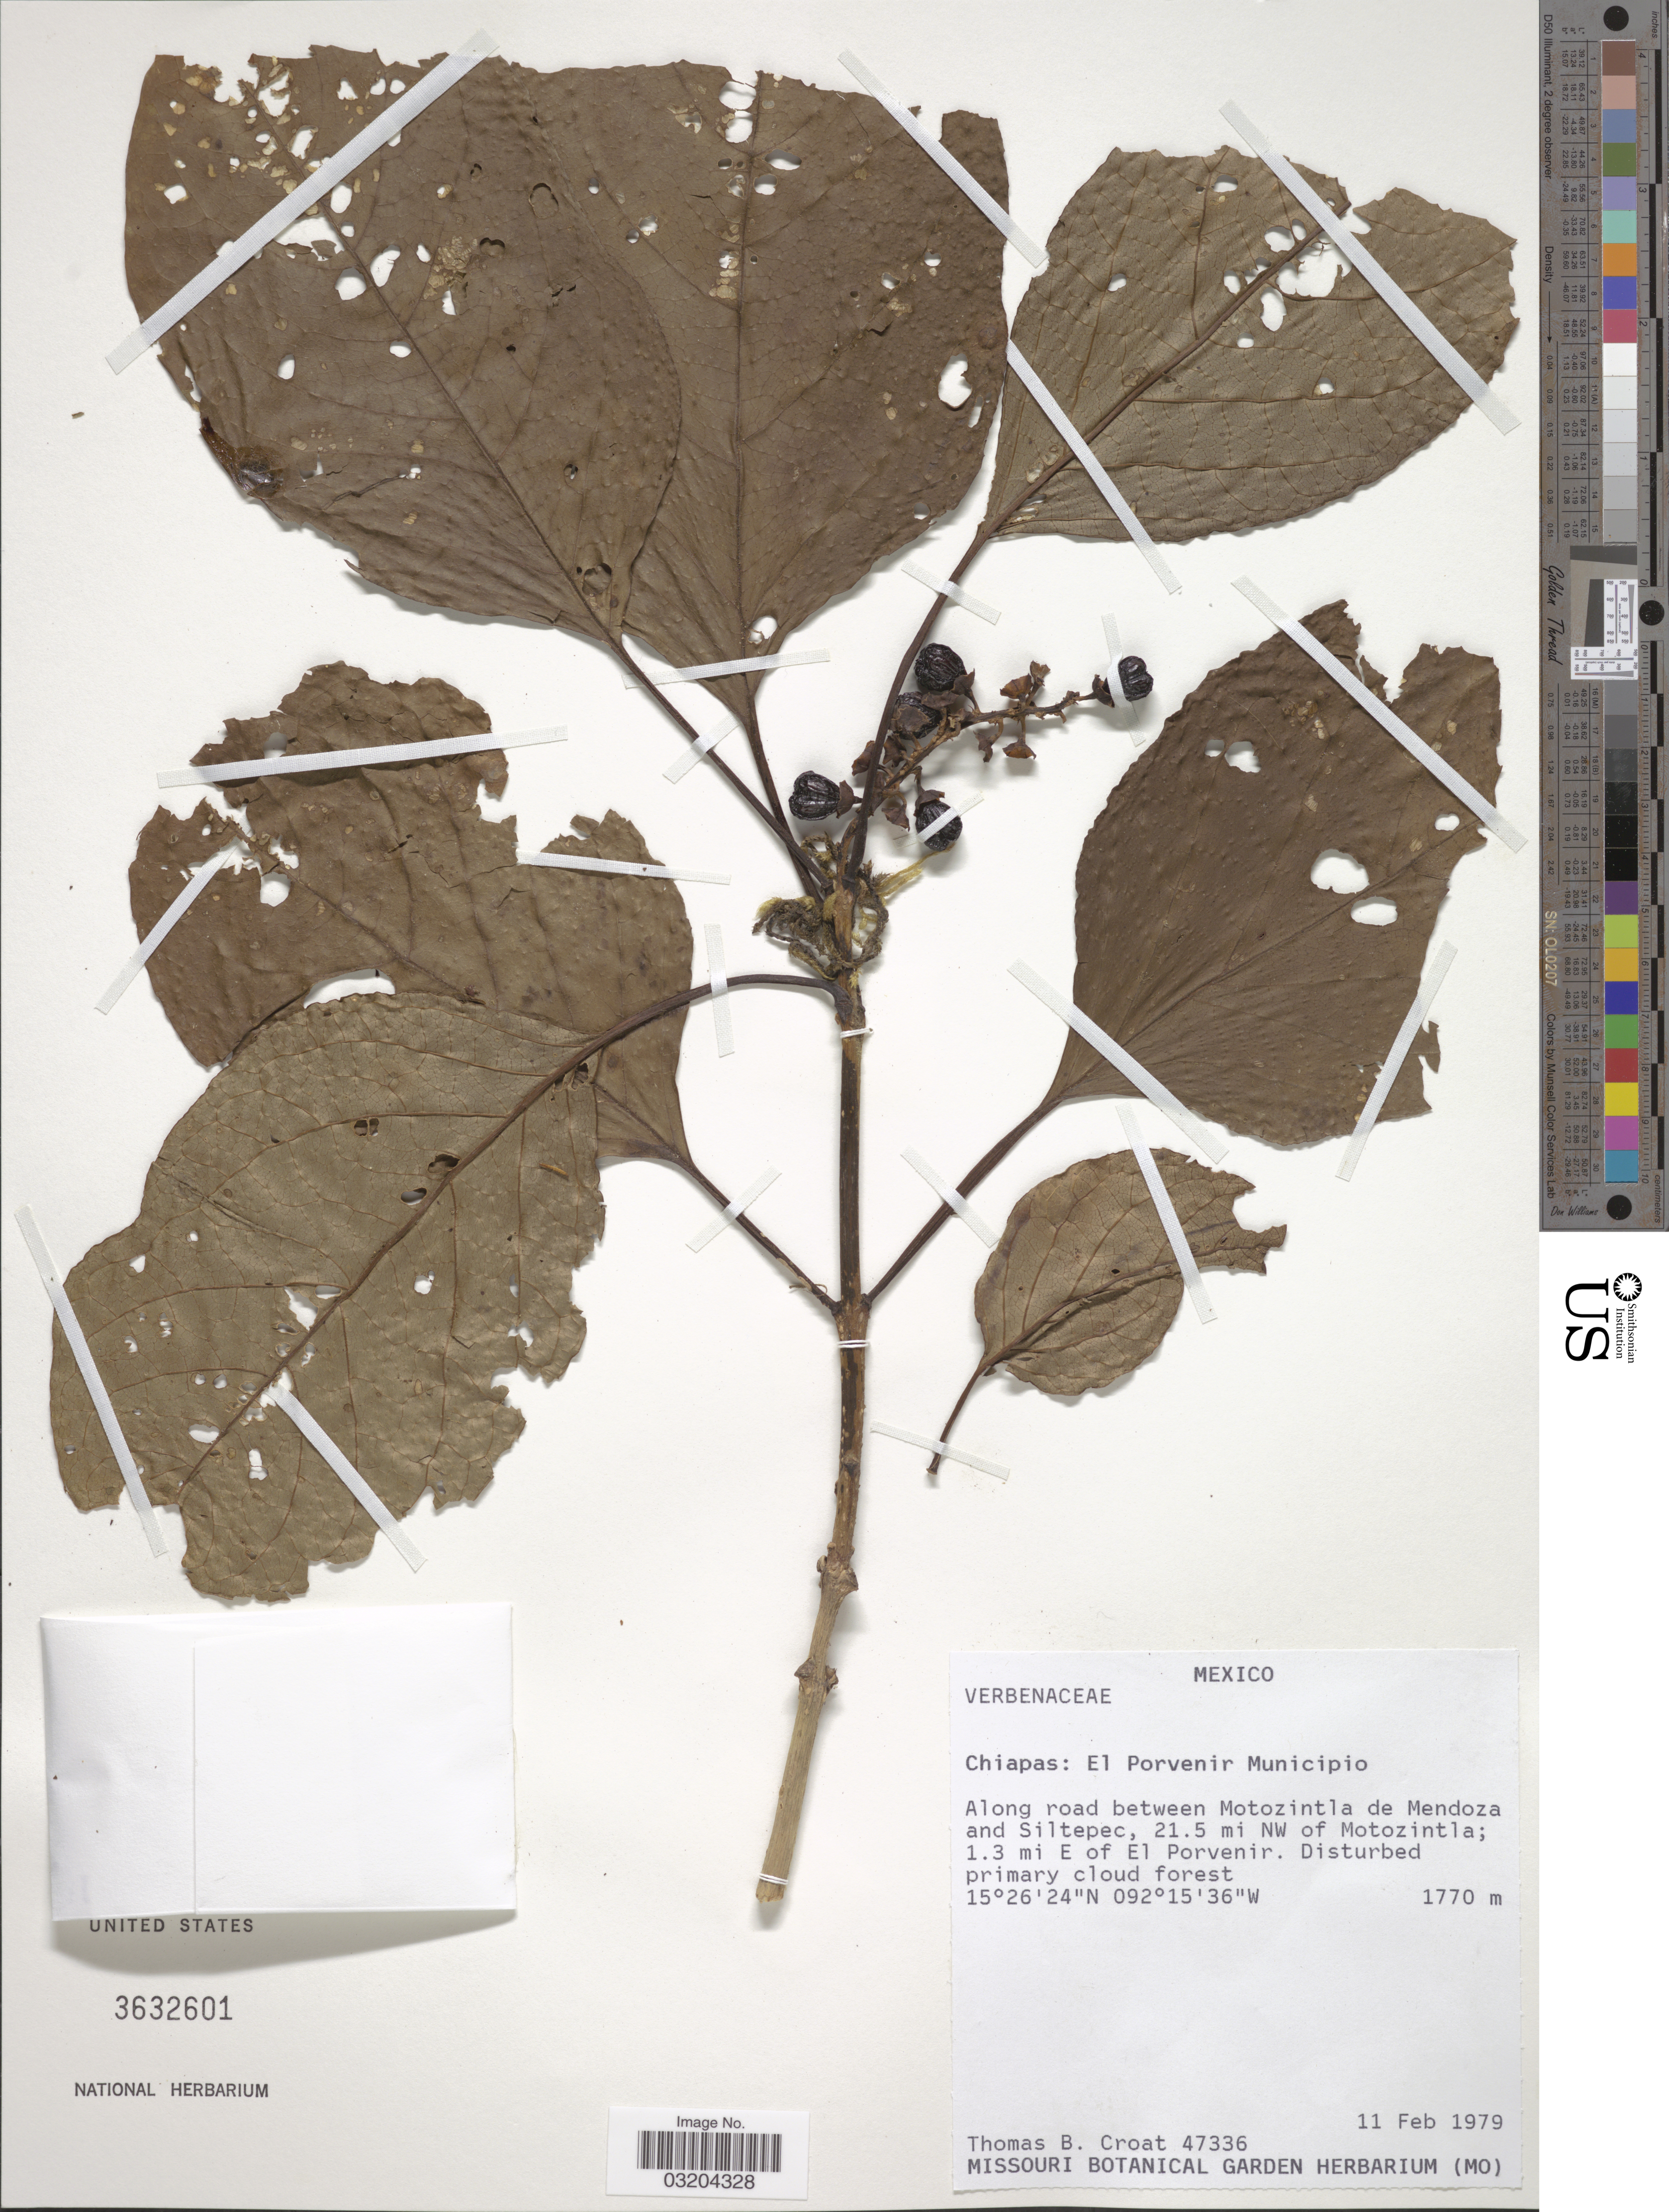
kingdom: Plantae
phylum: Tracheophyta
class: Magnoliopsida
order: Lamiales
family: Verbenaceae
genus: Citharexylum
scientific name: Citharexylum sp.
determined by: Liesner, R. L.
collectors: T. B. Croat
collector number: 47336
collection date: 1979-02-11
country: Mexico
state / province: Chiapas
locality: El Porvenir Municpio. Along road between Motozintla de Mendoza and Siltepec, 21.5 mi NW of Motozintla; 1.3 mi E of El Porvenir.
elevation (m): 1770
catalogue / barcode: US 3632601